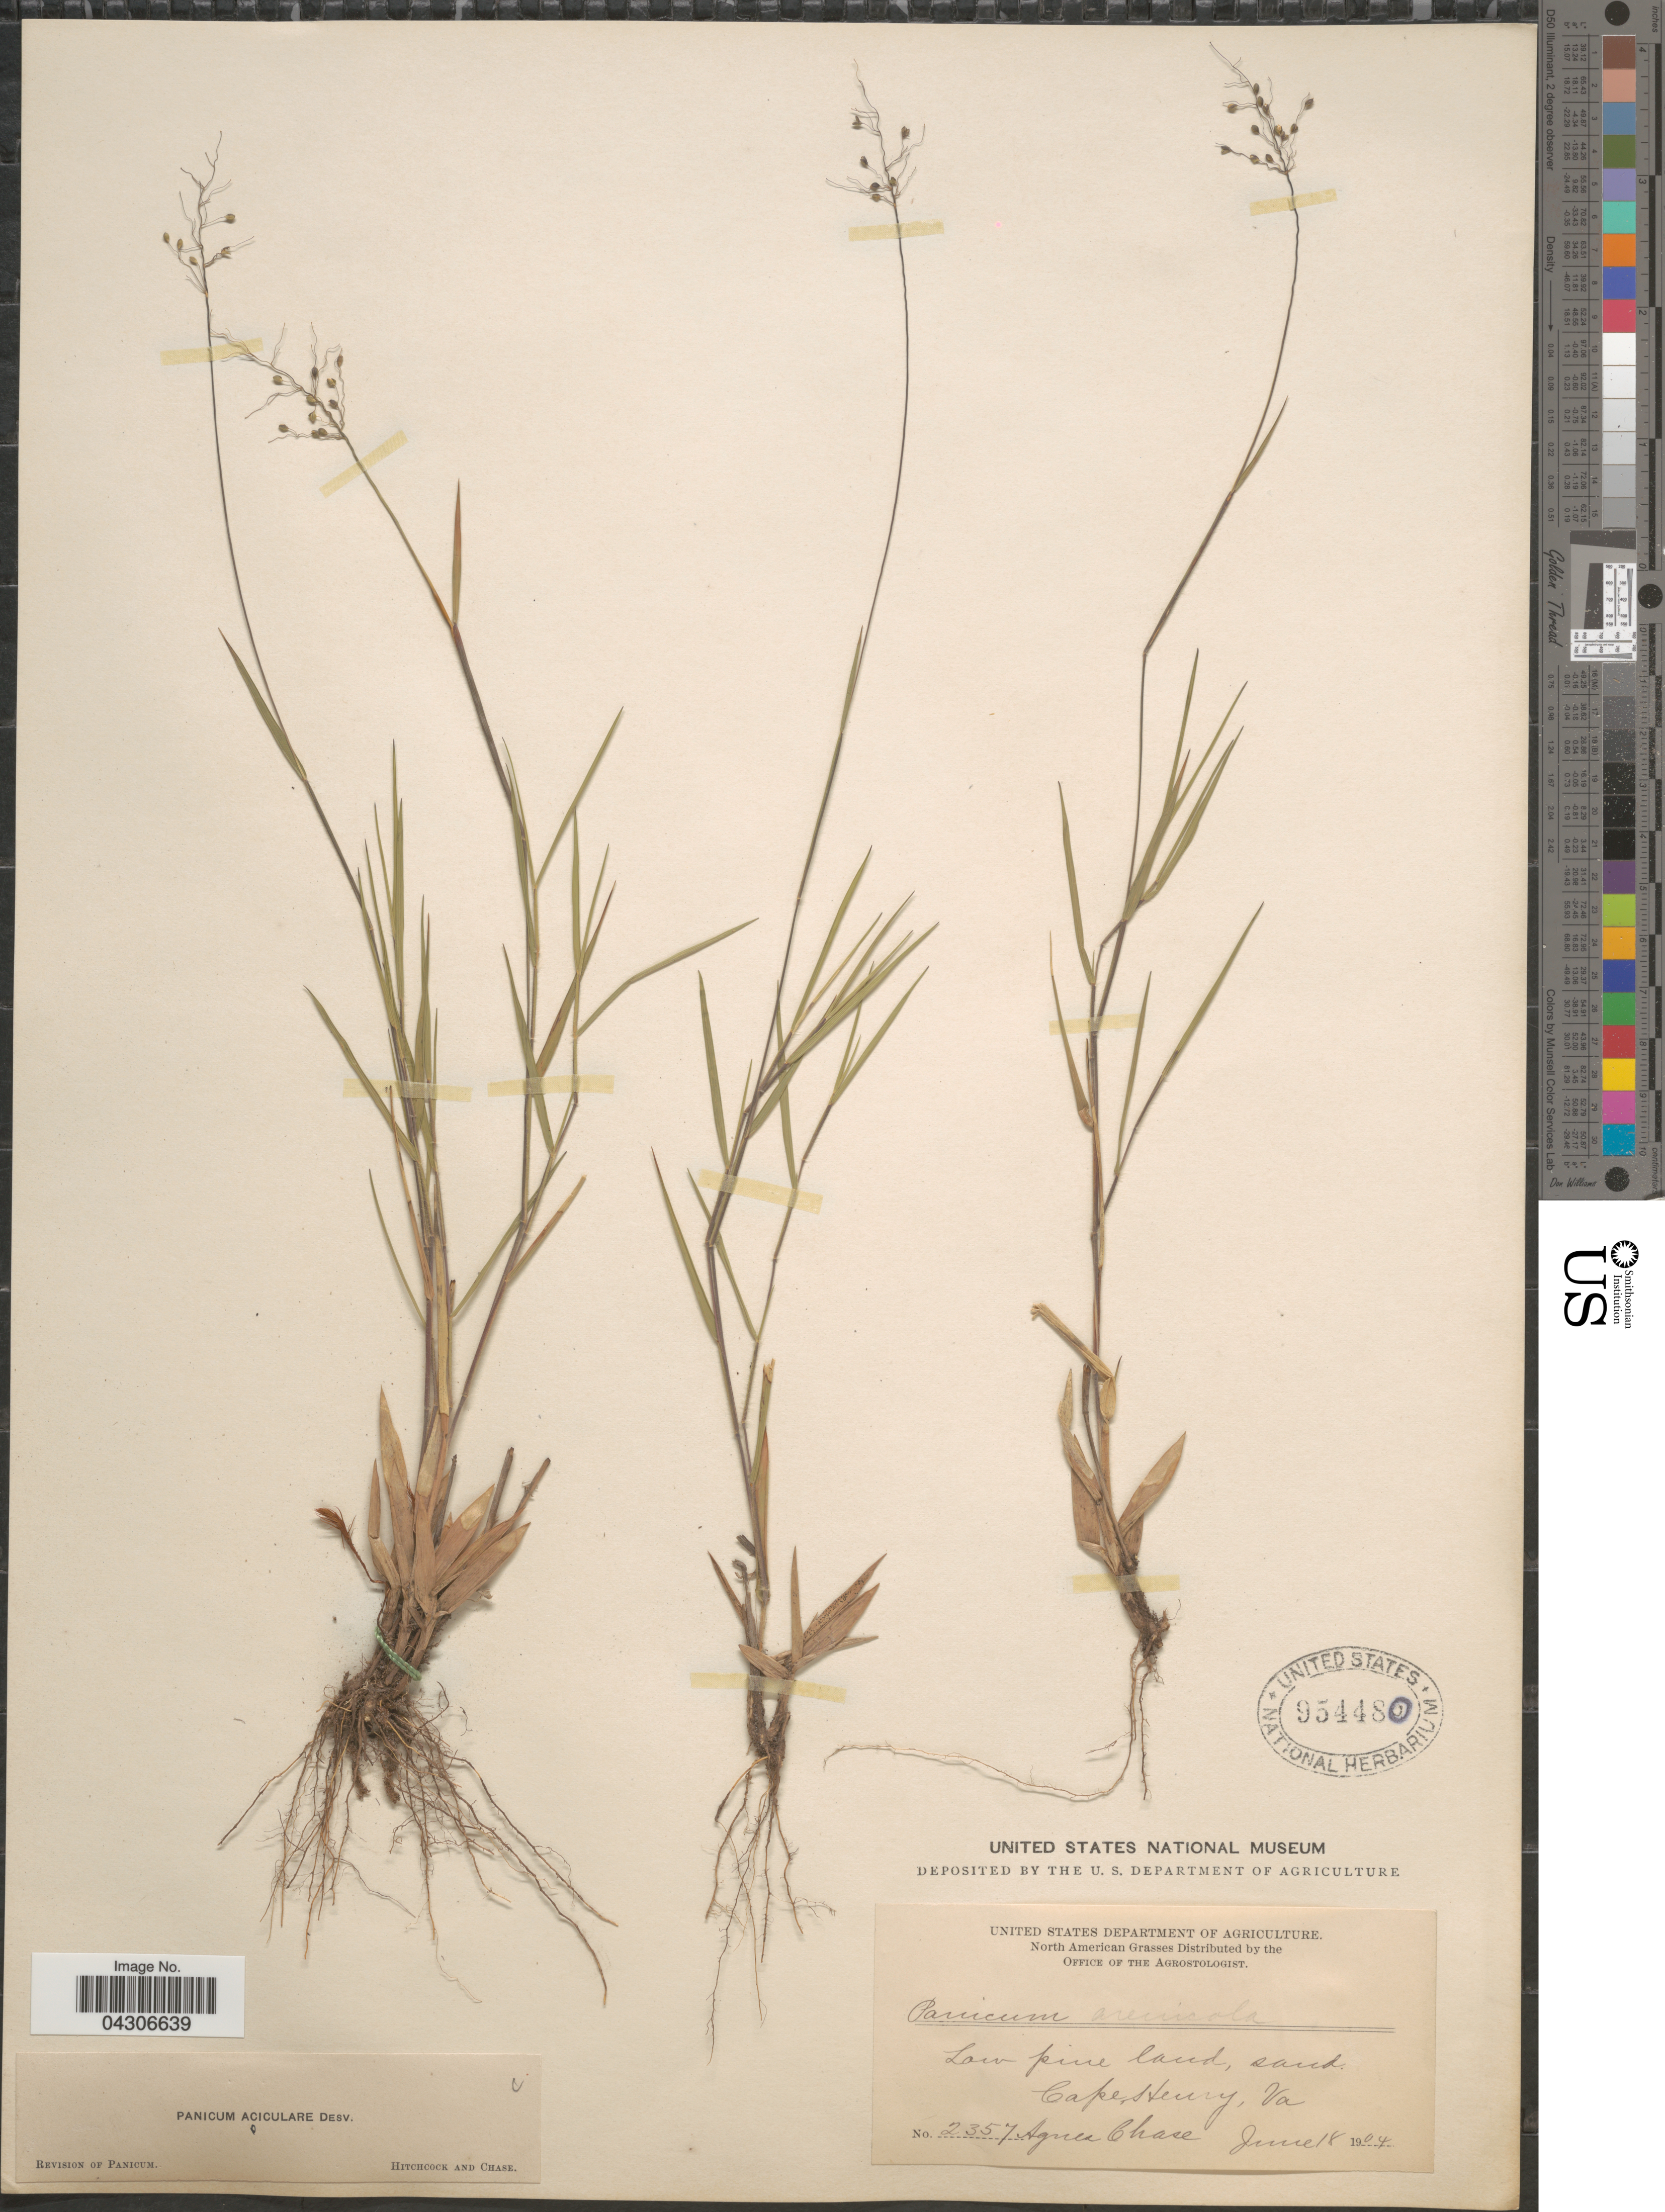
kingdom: Plantae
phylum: Tracheophyta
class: Liliopsida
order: Poales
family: Poaceae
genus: Dichanthelium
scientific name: Dichanthelium aciculare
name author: (Desv. ex Poir.) Gould & C.A. Clark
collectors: A. Chase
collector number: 2357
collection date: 1904-06-18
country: United States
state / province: Virginia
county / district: City of Virginia Beach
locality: Cape Henry.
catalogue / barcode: US 954480